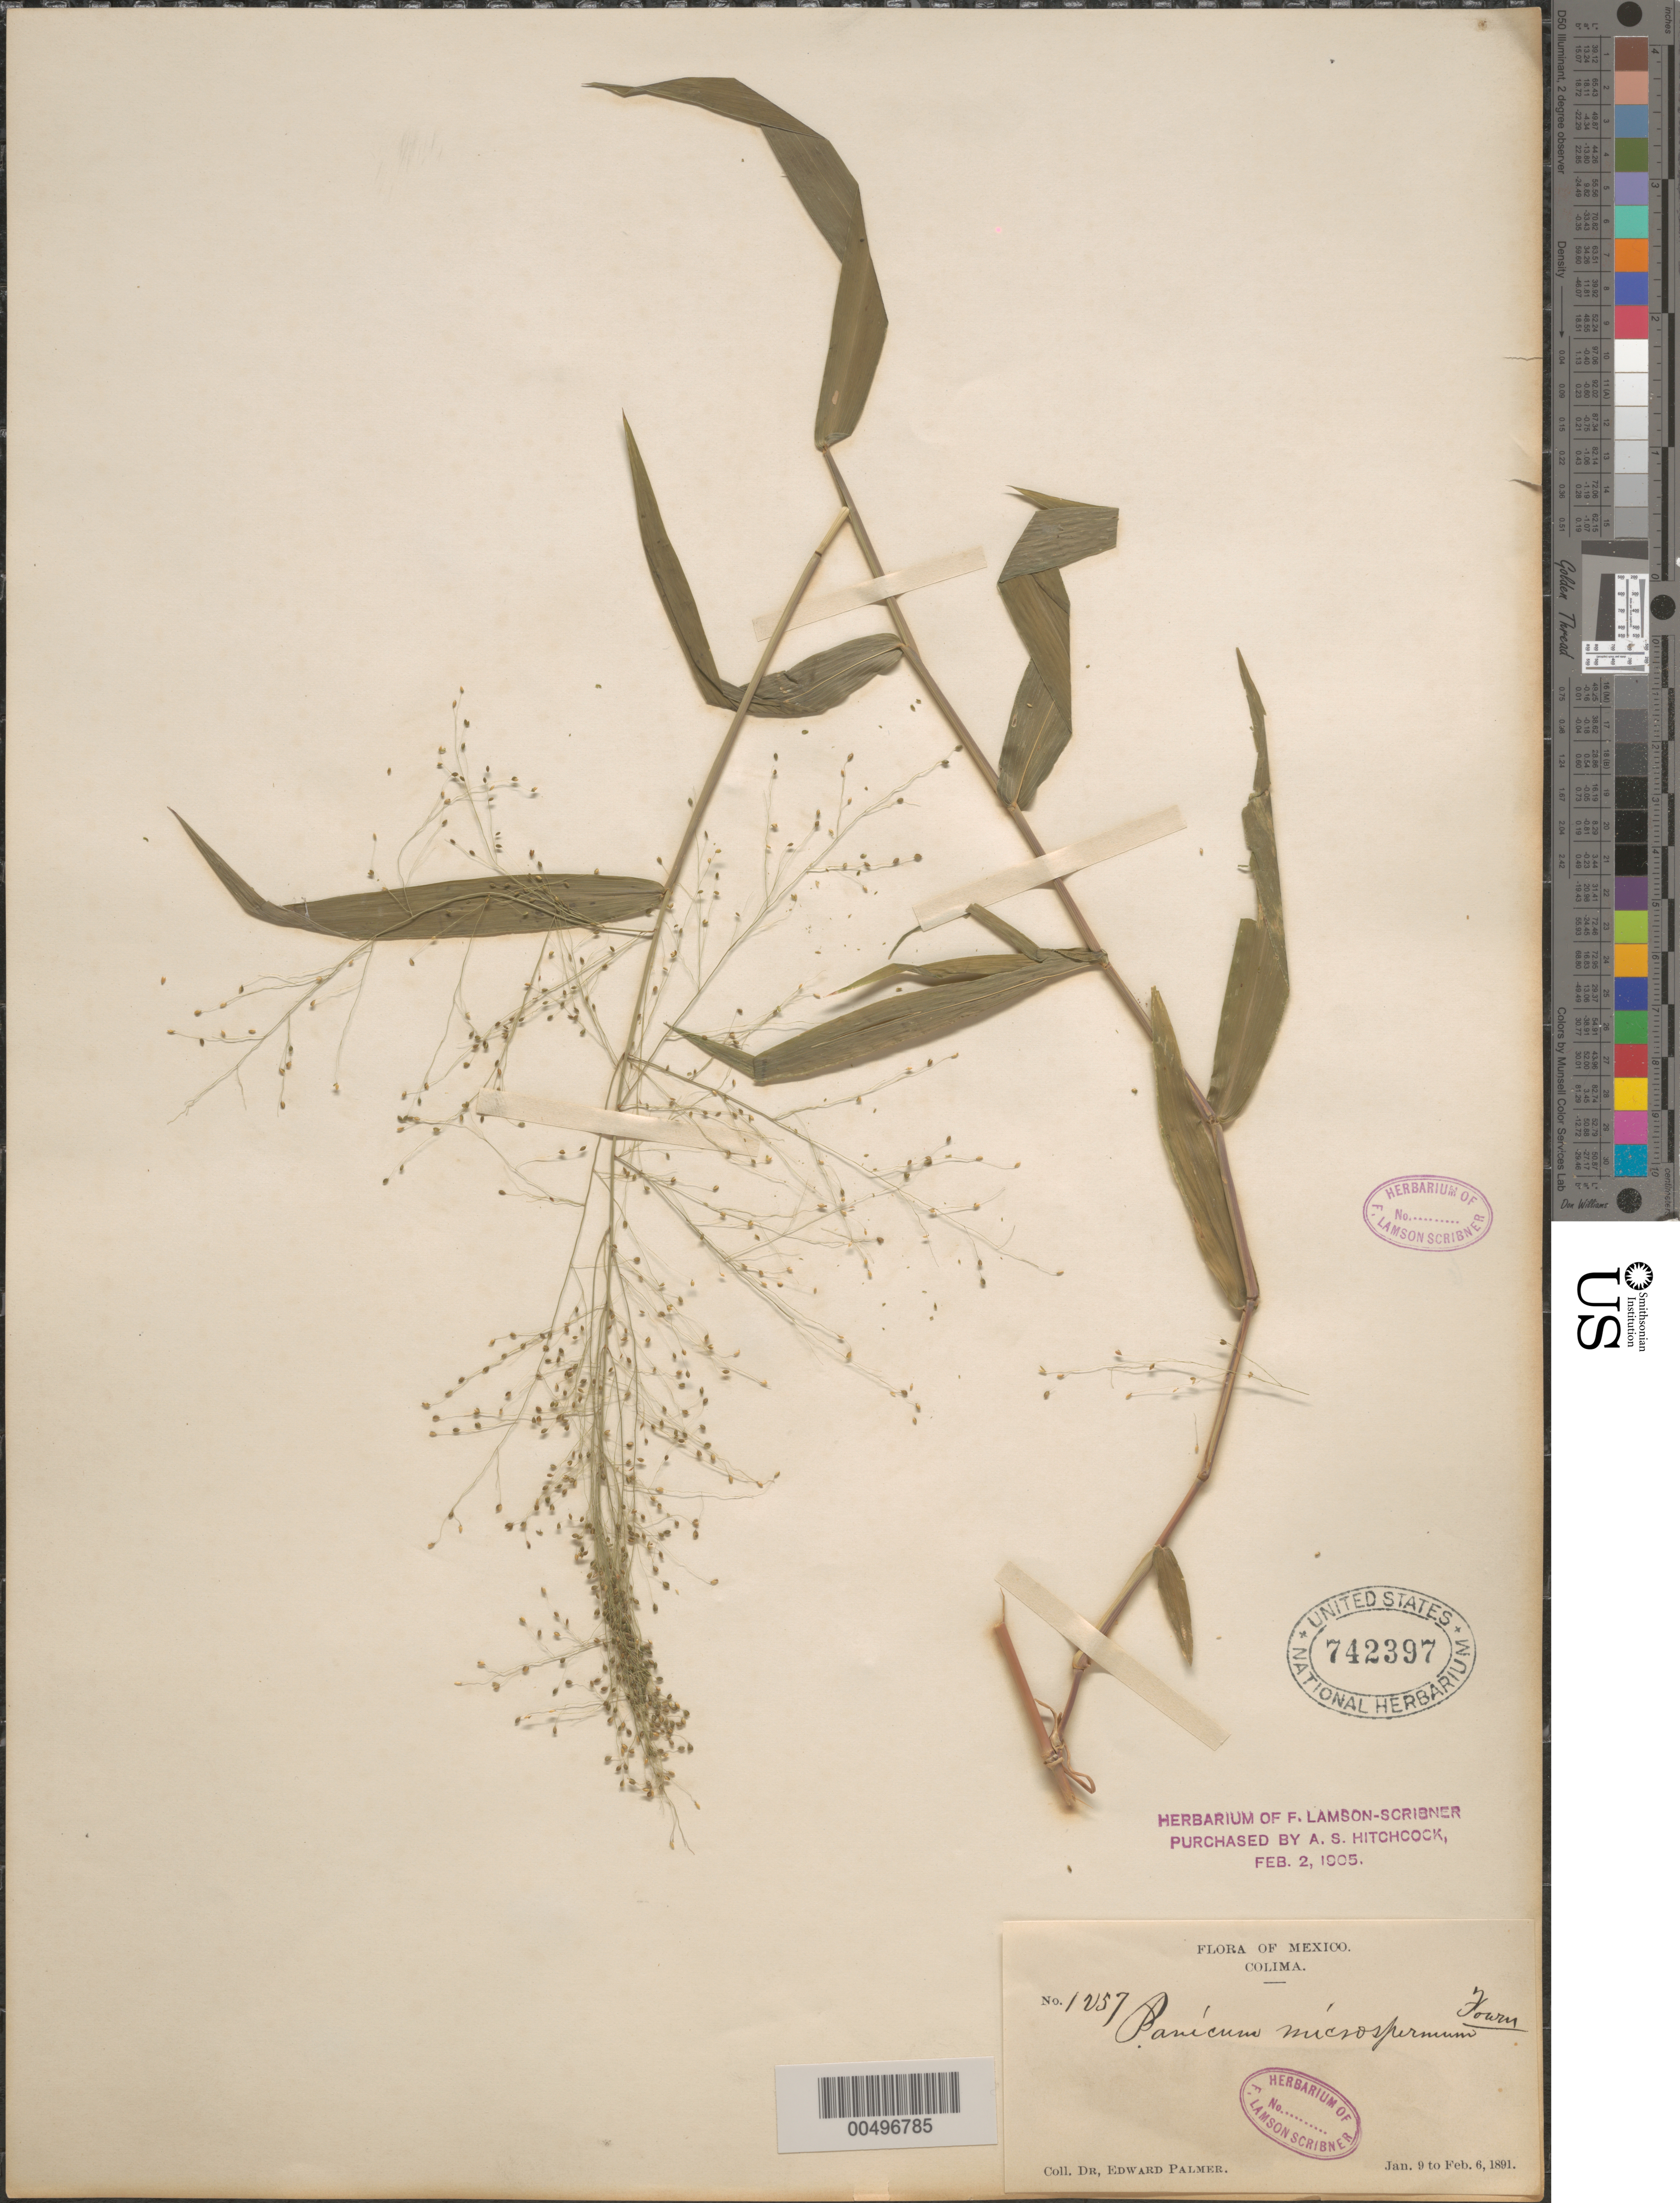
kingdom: Plantae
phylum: Tracheophyta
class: Liliopsida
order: Poales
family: Poaceae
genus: Panicum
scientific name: Panicum trichanthum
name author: Nees in Mart.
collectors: E. Palmer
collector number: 1257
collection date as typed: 9 Jan 1891 to 6 Feb 1891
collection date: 1891-01-09/1891-02-06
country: Mexico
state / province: Colima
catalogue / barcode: US 742397